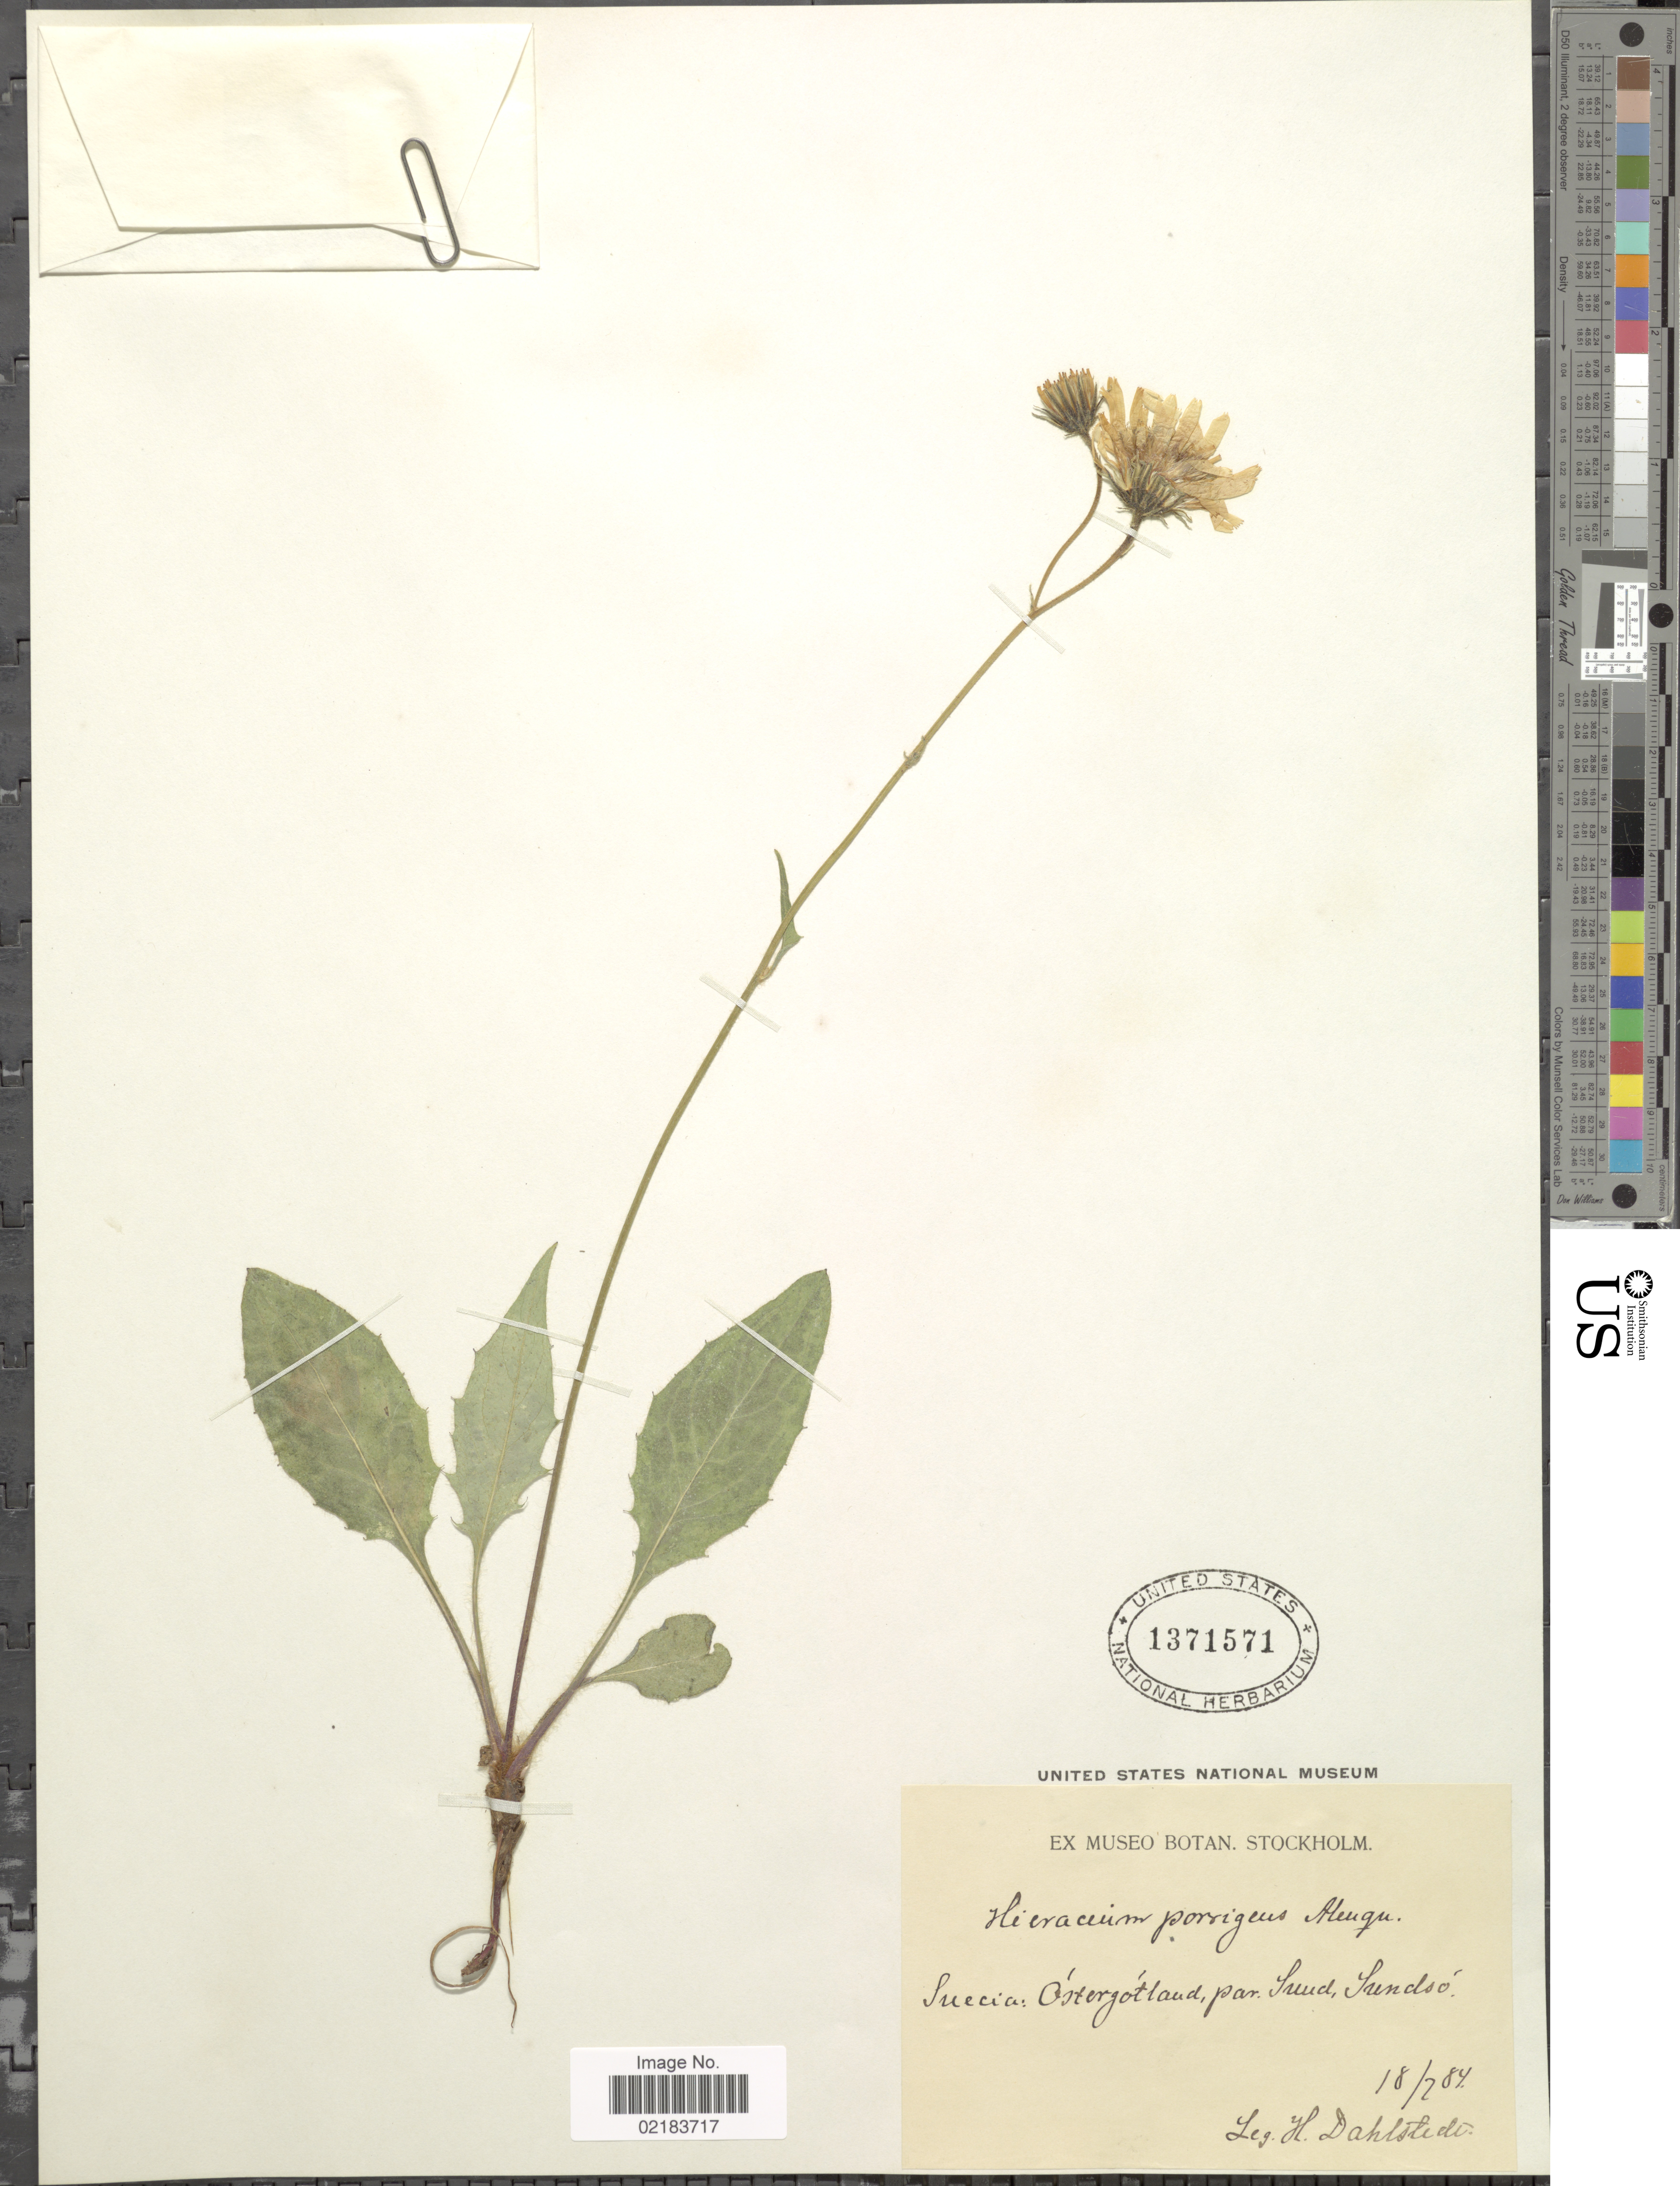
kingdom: Plantae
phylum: Tracheophyta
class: Magnoliopsida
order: Asterales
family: Asteraceae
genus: Hieracium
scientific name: Hieracium porrigens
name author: Dahlst.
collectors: H. G. Dahlstedt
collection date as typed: Transcribed d/m/y: 18/2/84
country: Sweden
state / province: Östergötland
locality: Suecia: Ostergótland, par. Suud, Sundsó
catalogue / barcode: US 1371571